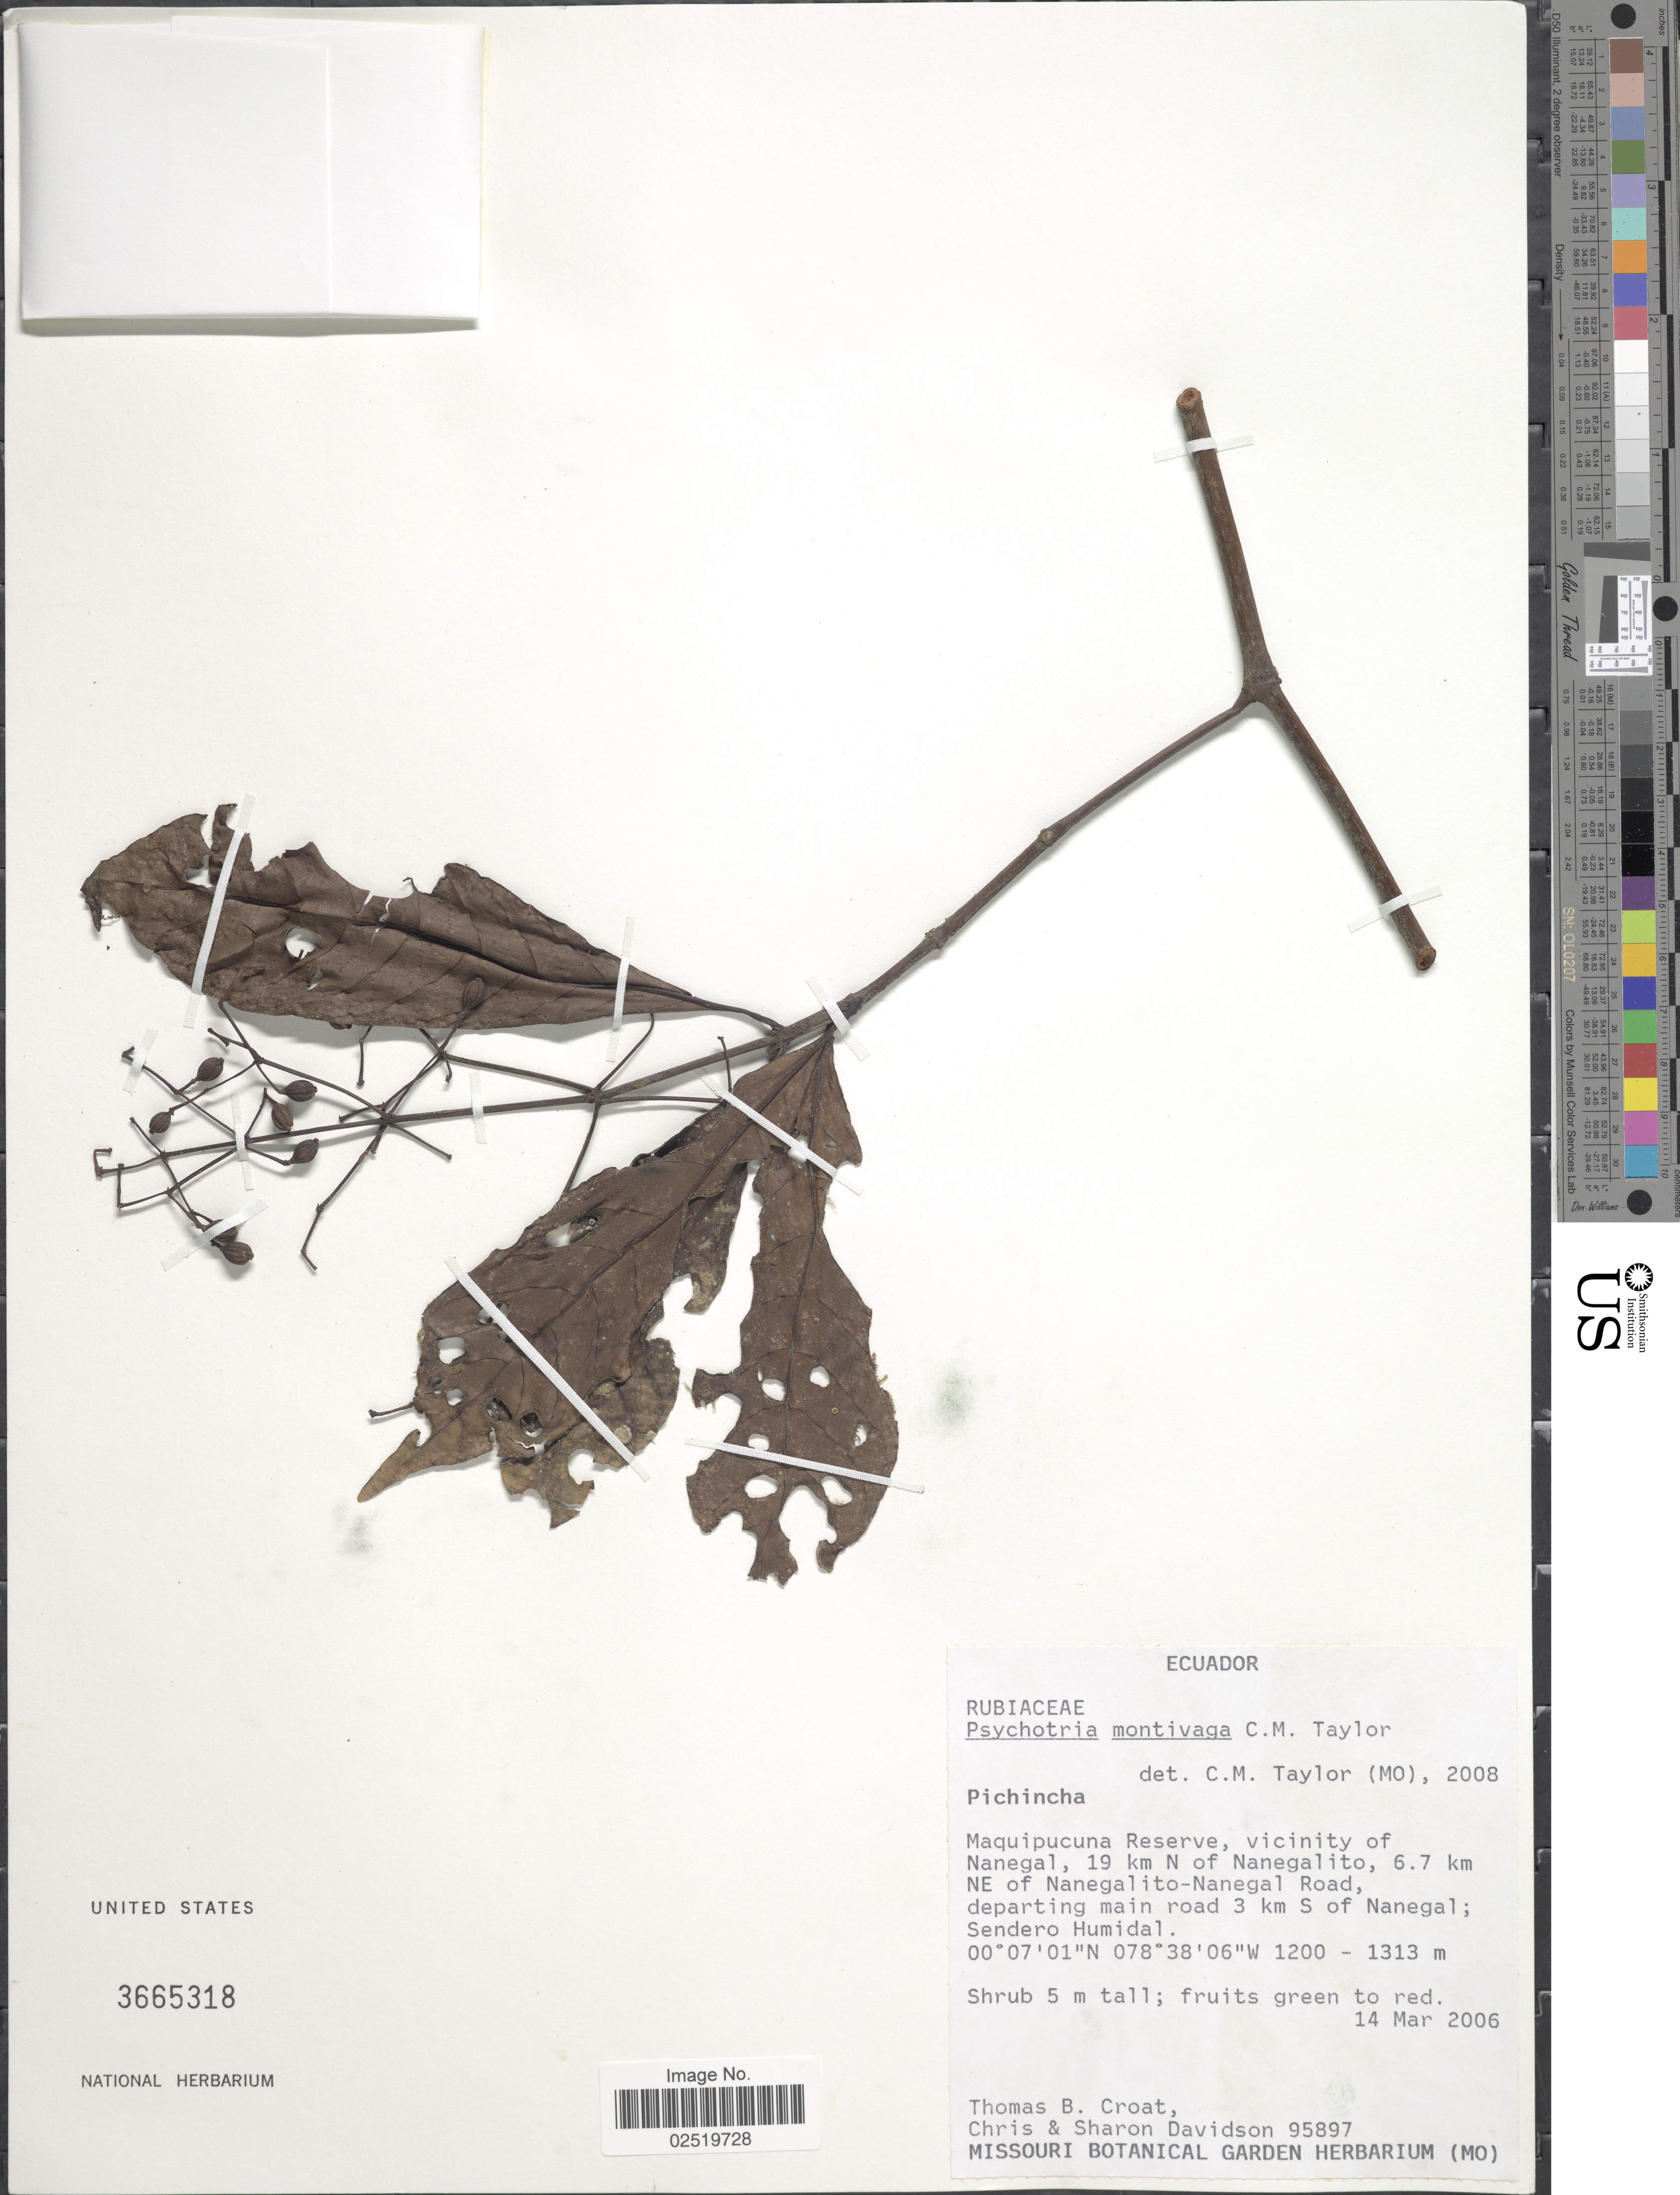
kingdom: Plantae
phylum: Tracheophyta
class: Magnoliopsida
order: Gentianales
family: Rubiaceae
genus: Psychotria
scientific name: Psychotria montivaga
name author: C.M. Taylor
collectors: T. B. Croat, C. Davidson & S. Davidson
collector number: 95897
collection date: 2006-03-14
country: Ecuador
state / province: Pichincha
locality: Maquipucuna Reserve, vicinity of Nanegal, 19 km N of Nanegalito, 6.7 km NE of Nanegalito-Nanegal Road, departing main road 3 km S of Nanegal; Sendero Humidal.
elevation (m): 1200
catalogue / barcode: US 3665318